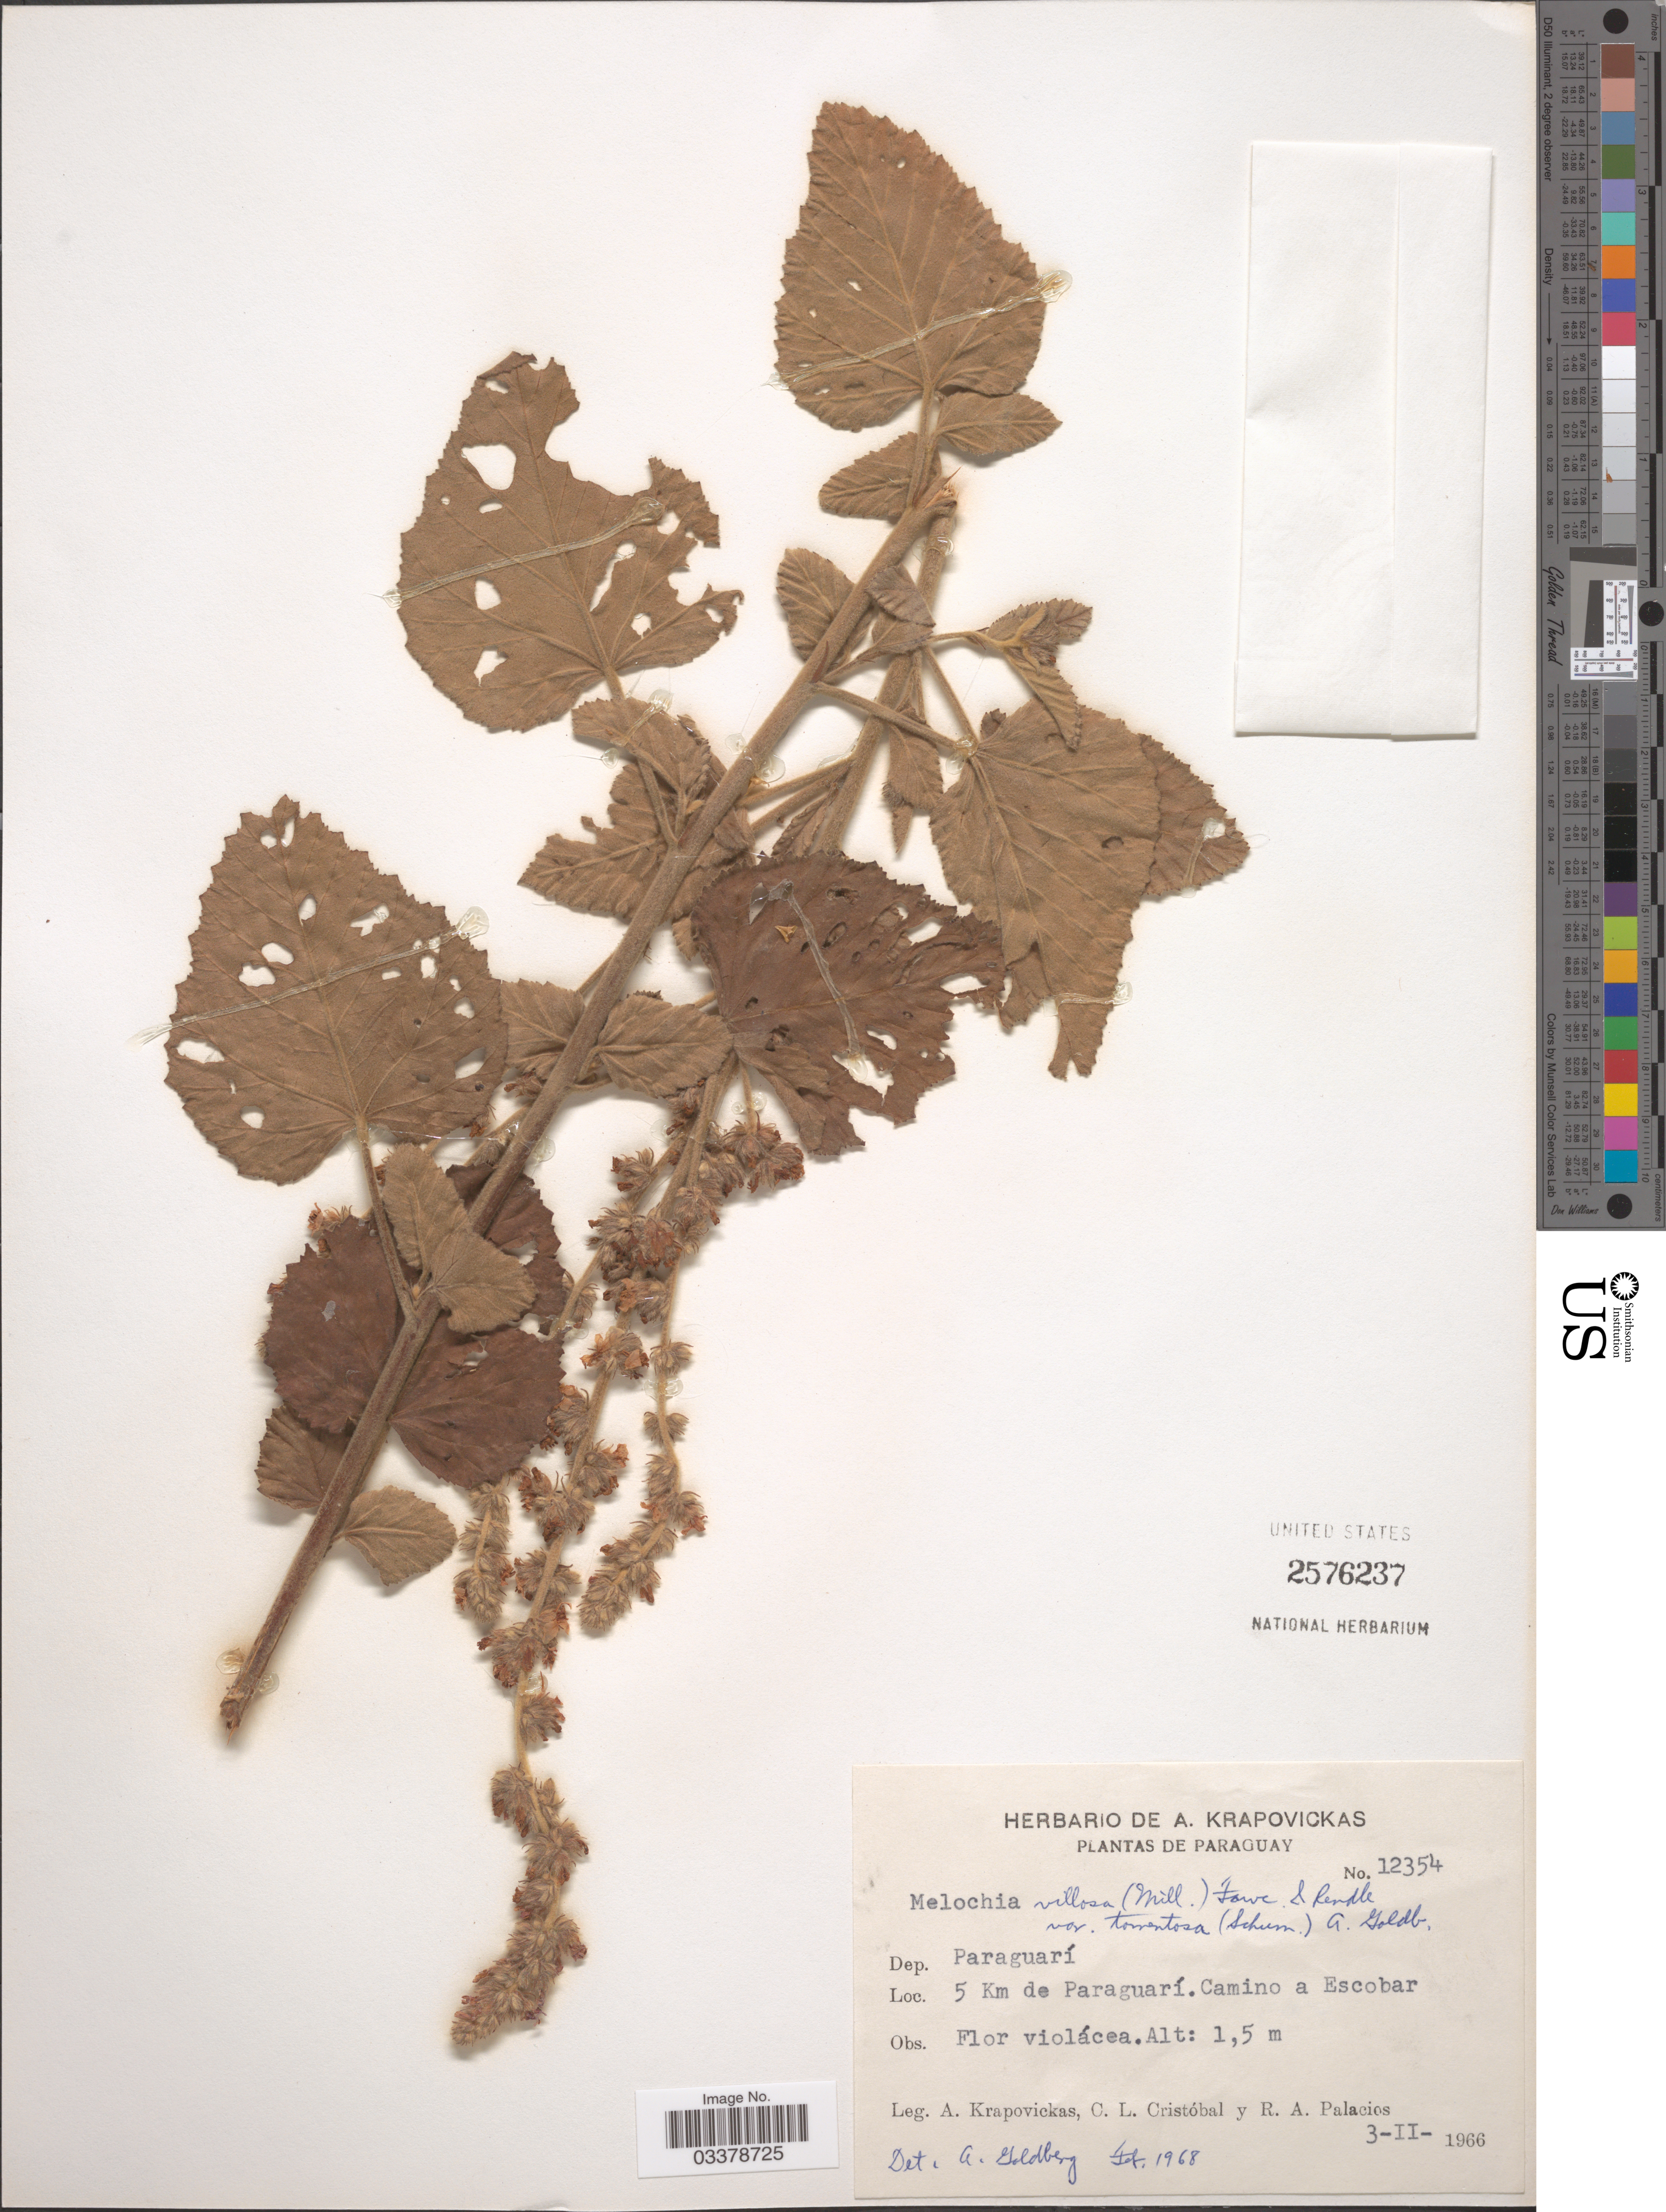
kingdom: Plantae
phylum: Tracheophyta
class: Magnoliopsida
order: Malvales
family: Malvaceae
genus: Melochia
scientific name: Melochia spicata var. tomentosa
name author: (K. Schum.) Dorr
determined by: Dorr, L. J., (BOT), Smithsonian Institution - National Museum of Natural History (UNITED STATES)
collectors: A. Krapovickas, C. L. Cristóbal & R. Palacios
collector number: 12354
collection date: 1966-02-03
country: Paraguay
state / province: Paraguari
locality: Dep. Paraguarí. 5 Km de Paraguarí. Camino a Escobar.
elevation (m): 1.5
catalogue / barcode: US 2576237